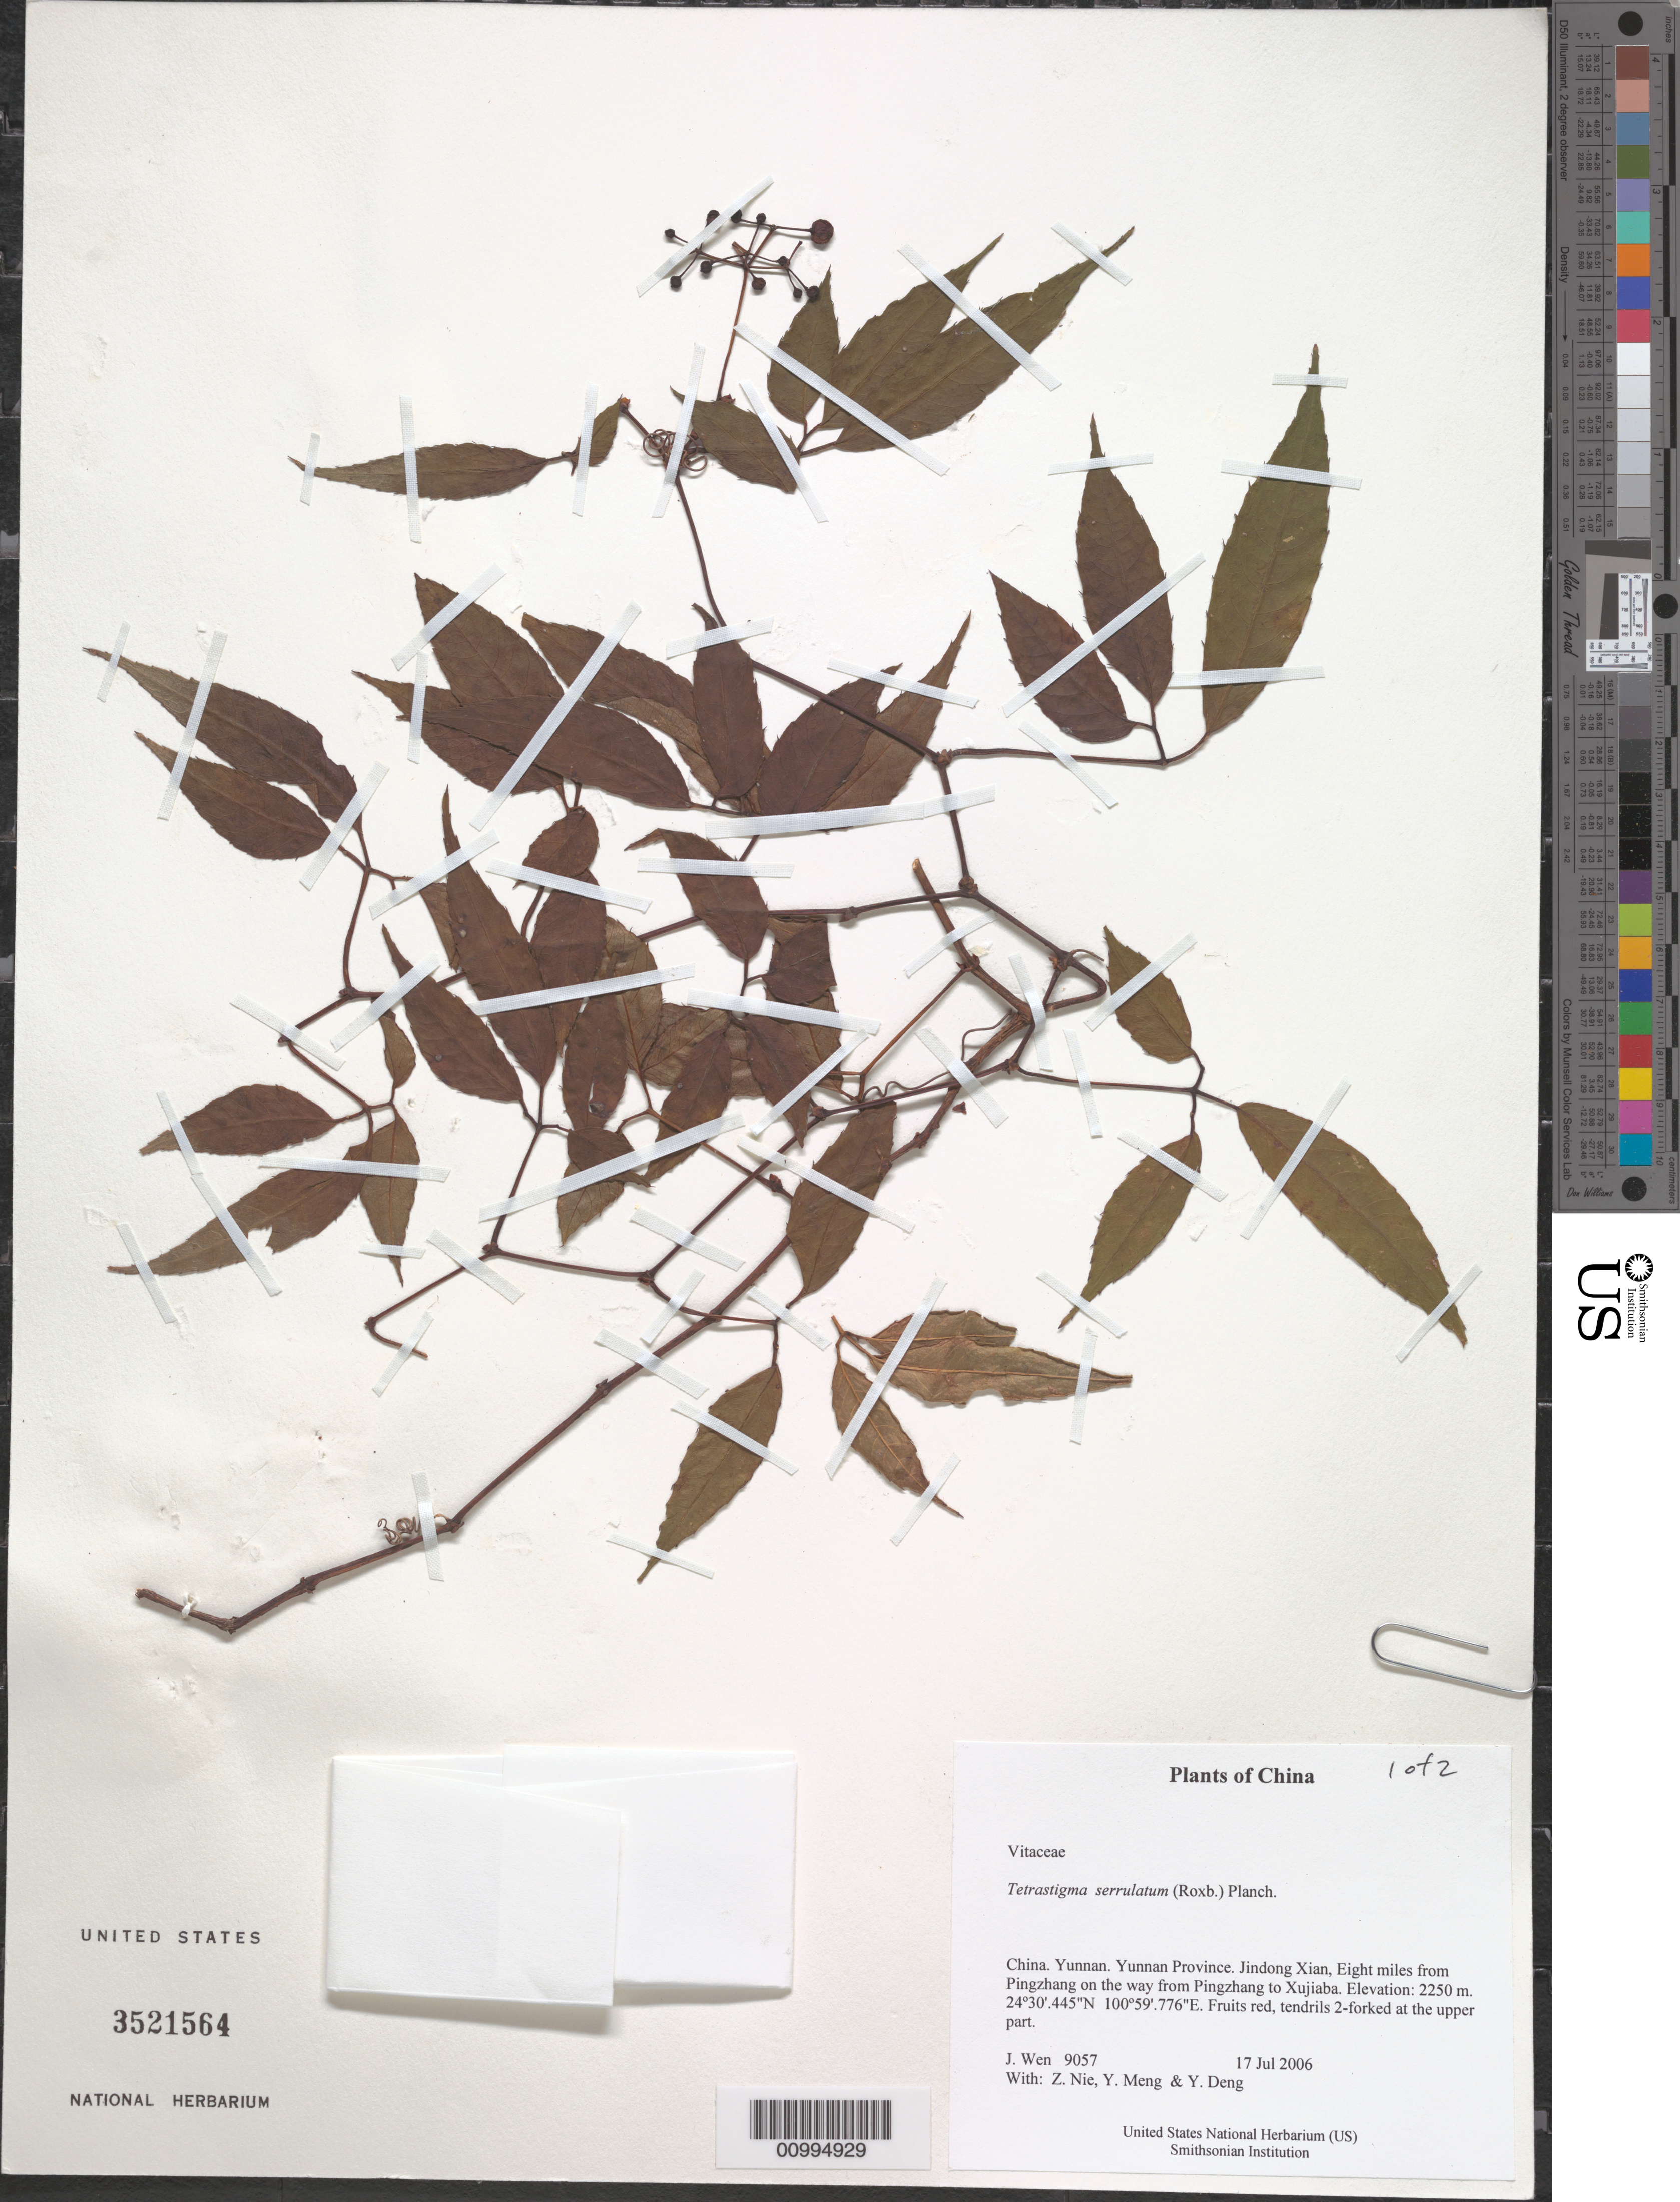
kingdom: Plantae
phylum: Tracheophyta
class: Magnoliopsida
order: Vitales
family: Vitaceae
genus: Tetrastigma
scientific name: Tetrastigma serrulatum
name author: (Roxb.) Planch.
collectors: J. Wen, Z. Nie, Y. Meng & Y. Deng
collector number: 9057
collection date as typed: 17 Jul 2006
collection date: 2006-07-17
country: China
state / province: Yunnan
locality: Jindong Xian, 8 mi from Pingzhang on the way from Pingzhang to Xujiaba.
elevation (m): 2250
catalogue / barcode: US 3521564